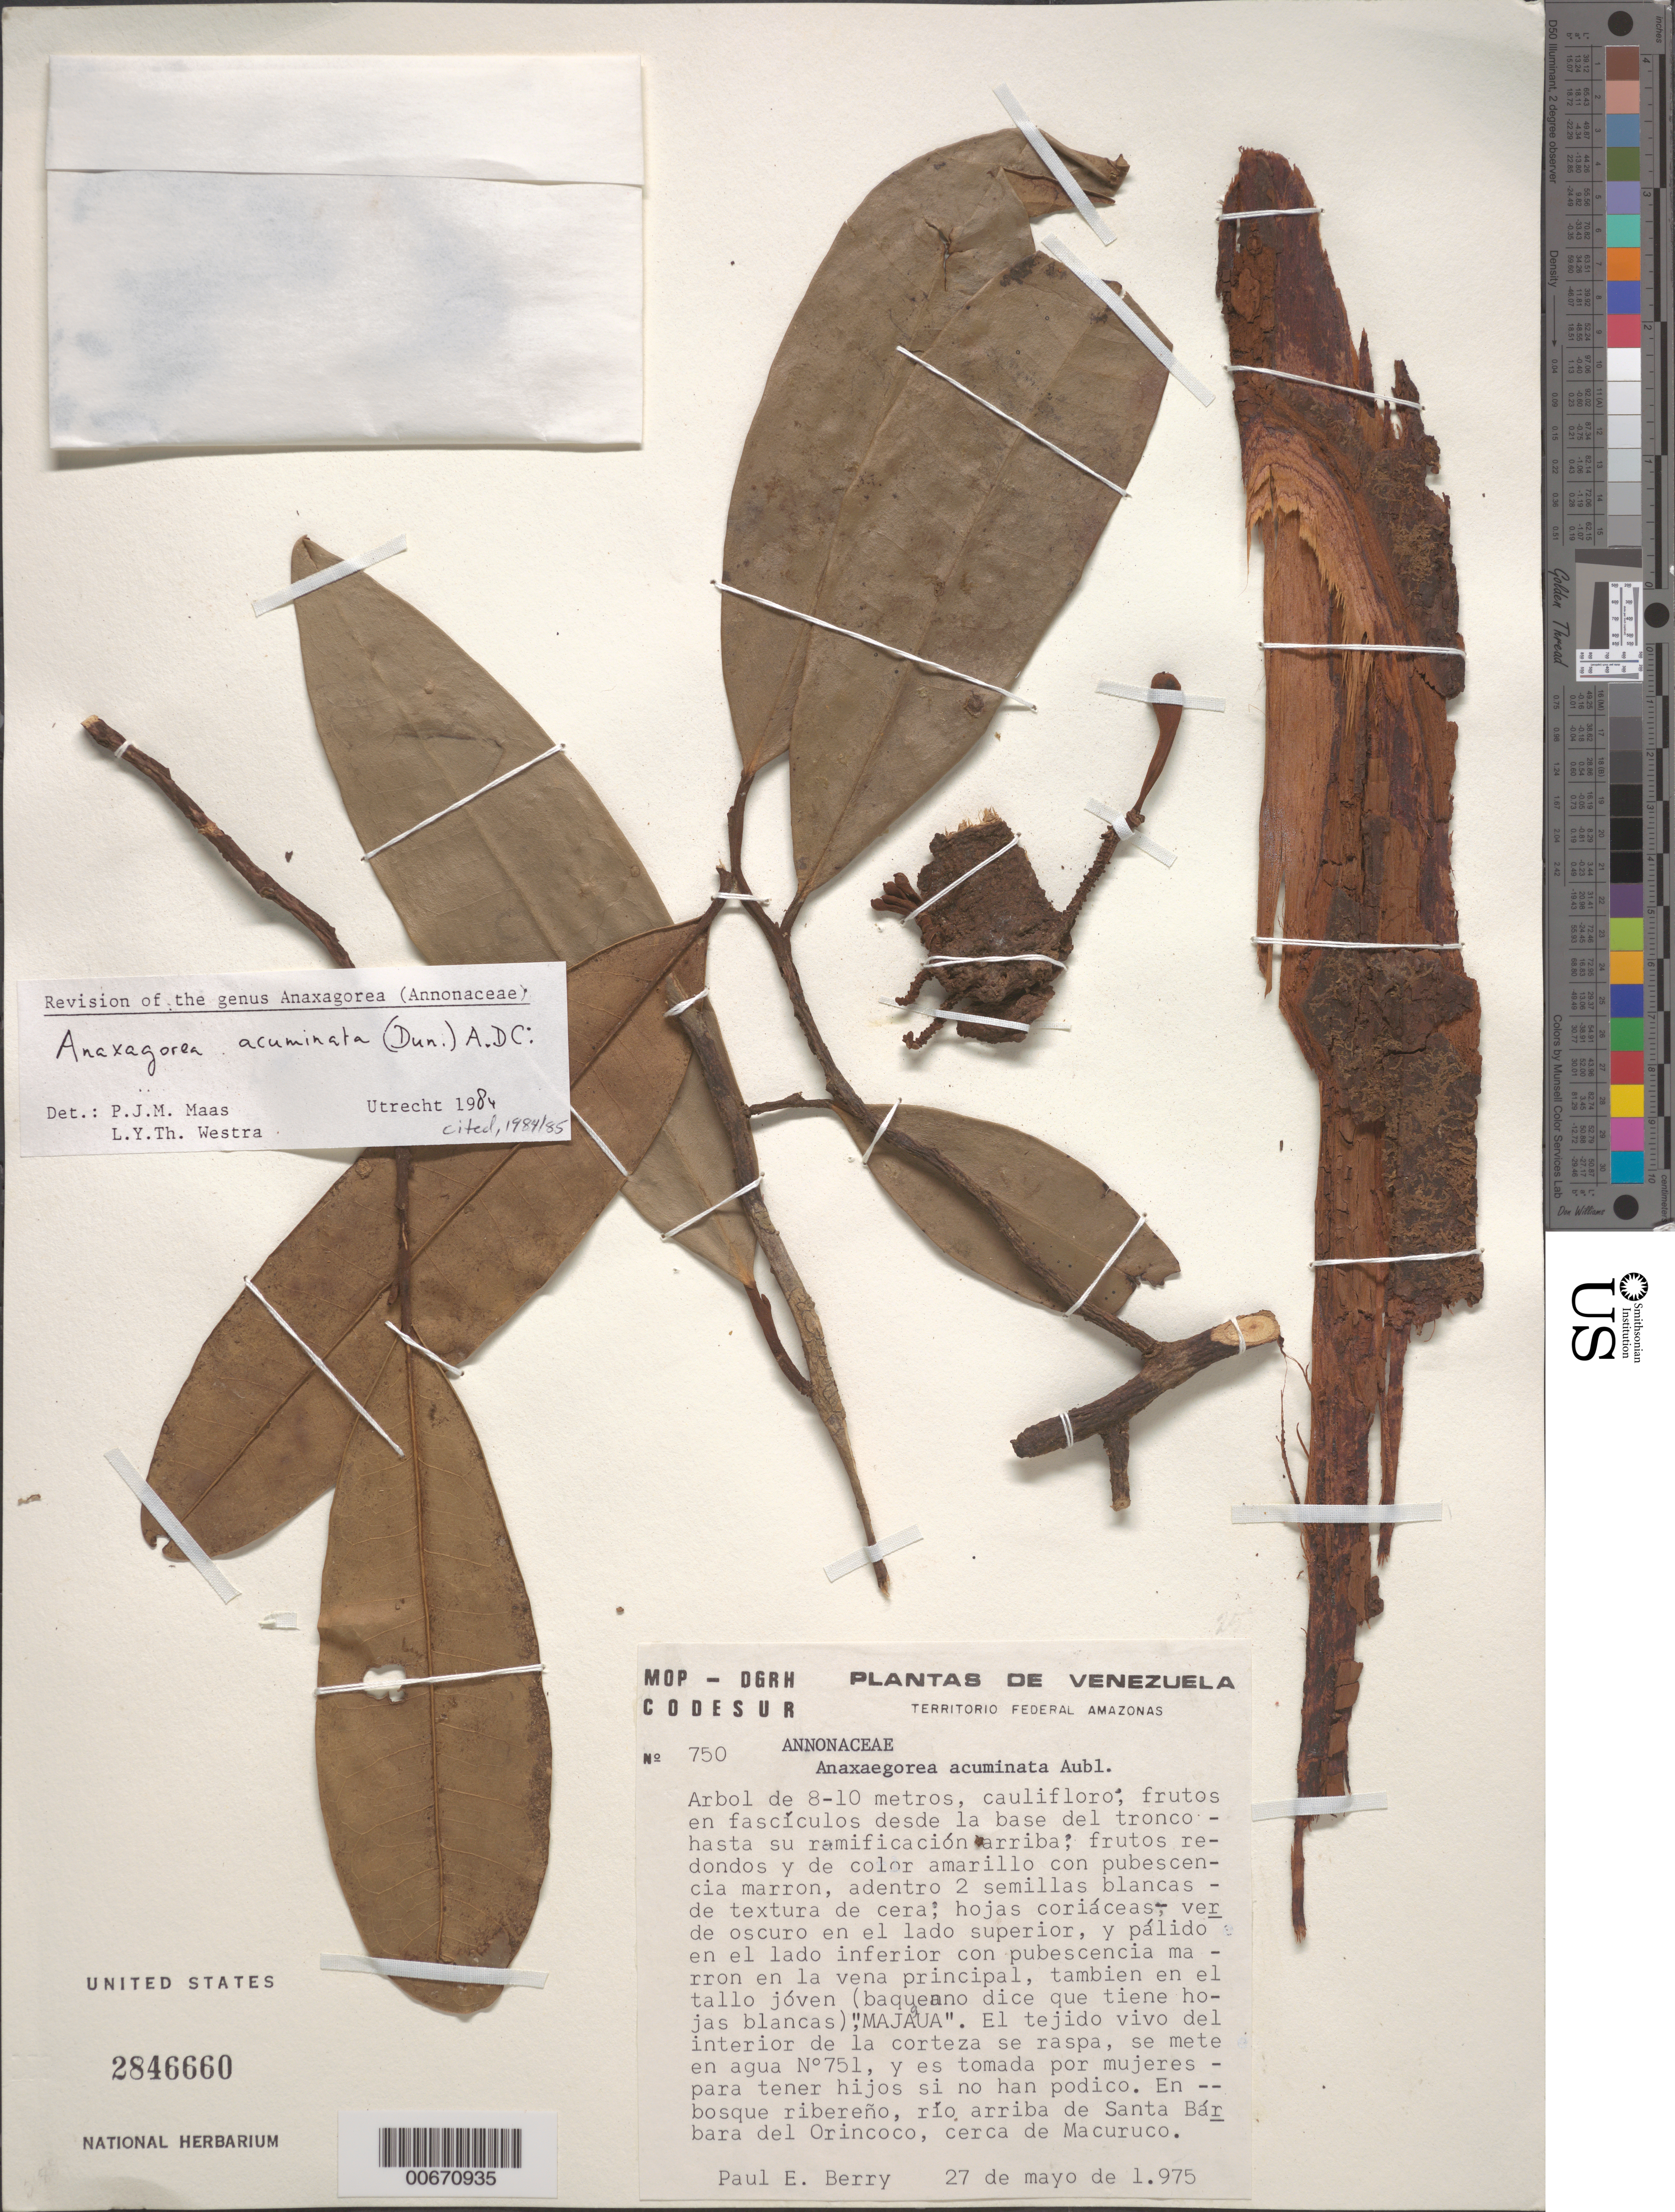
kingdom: Plantae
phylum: Tracheophyta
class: Magnoliopsida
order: Magnoliales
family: Annonaceae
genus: Anaxagorea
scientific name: Anaxagorea acuminata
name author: (Dunal) A. DC.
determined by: Maas, P. J.; Westra, L. Y.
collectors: P. E. Berry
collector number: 750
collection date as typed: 27-May-75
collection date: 1975-05-27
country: Venezuela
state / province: Amazonas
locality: Santa Barbara del Orinoco, Macuruco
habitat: Riparian forest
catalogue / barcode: US 2846660